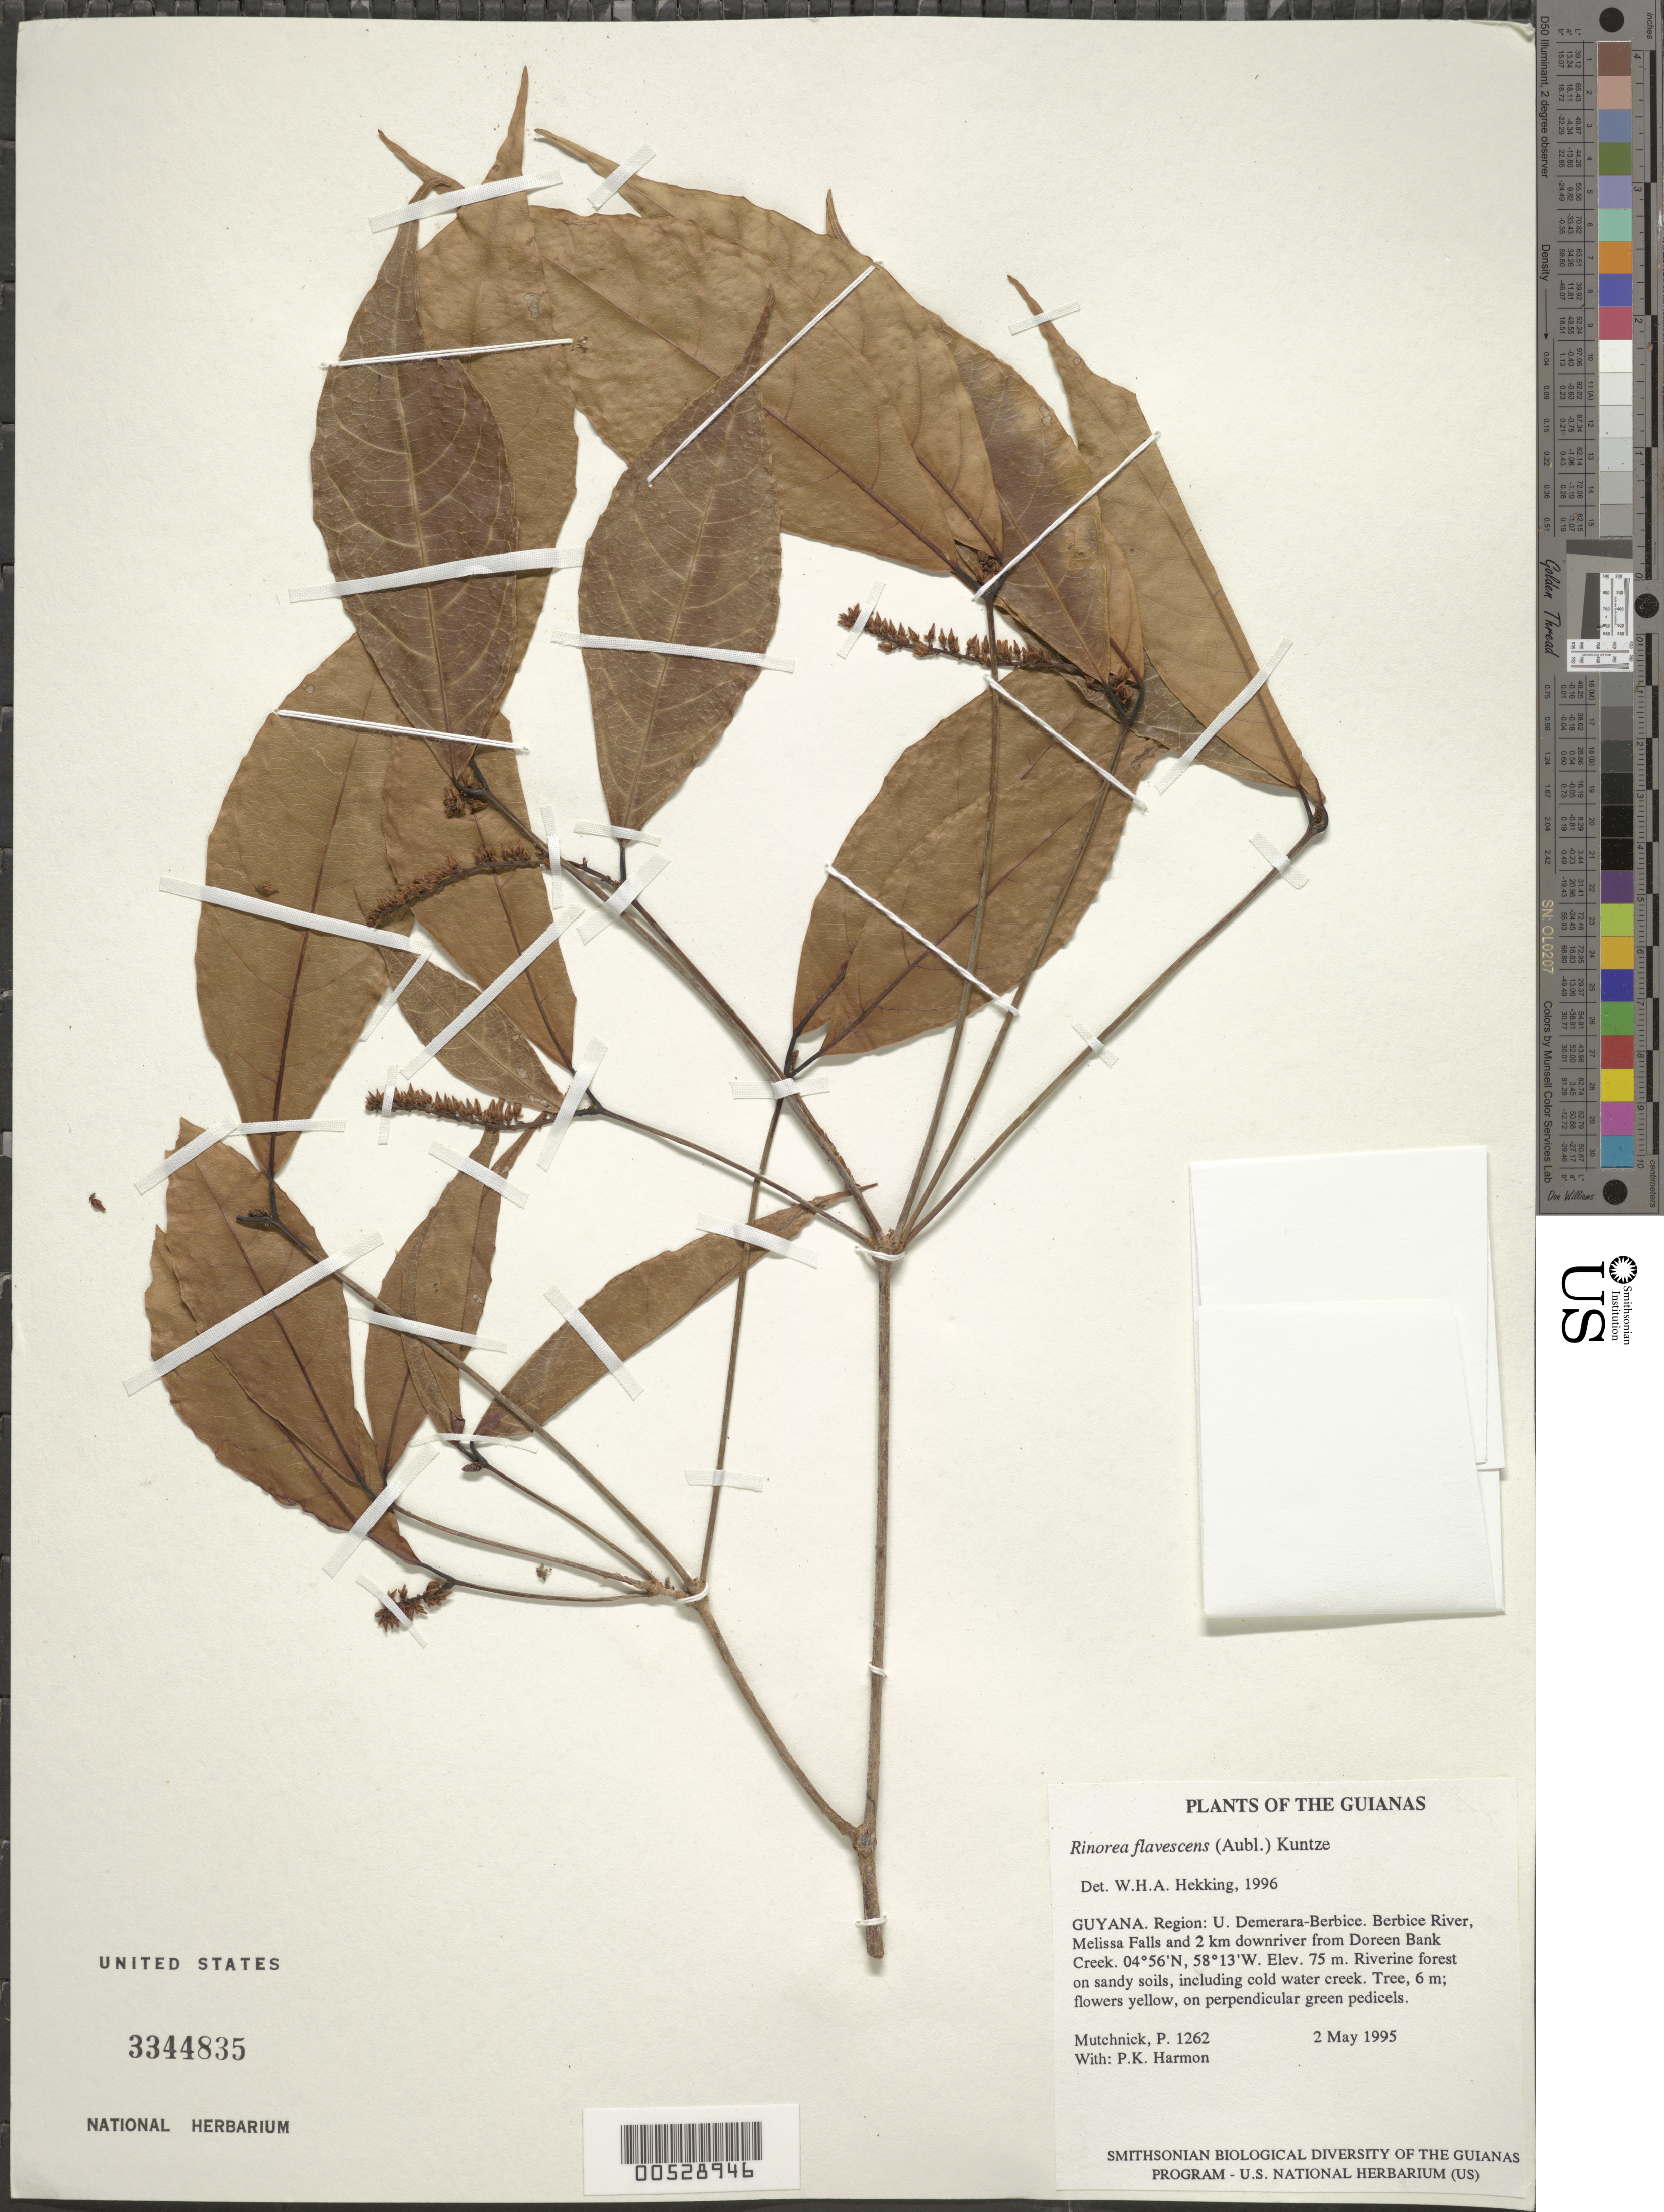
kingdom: Plantae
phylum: Tracheophyta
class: Magnoliopsida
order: Malpighiales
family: Violaceae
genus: Rinorea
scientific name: Rinorea flavescens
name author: (Aubl.) Kuntze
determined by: Hekking, W. H. A.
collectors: P. Mutchnick & P. Harmon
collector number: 1262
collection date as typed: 2 May 1995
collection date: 1995-05-02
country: Guyana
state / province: U. Demerara-Berbice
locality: Berbice River, Melissa Falls and 2 km downriver from Doreen Bank Creek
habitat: Riverine forest on sandy soils, including cold water creek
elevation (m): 75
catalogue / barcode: US 3344835